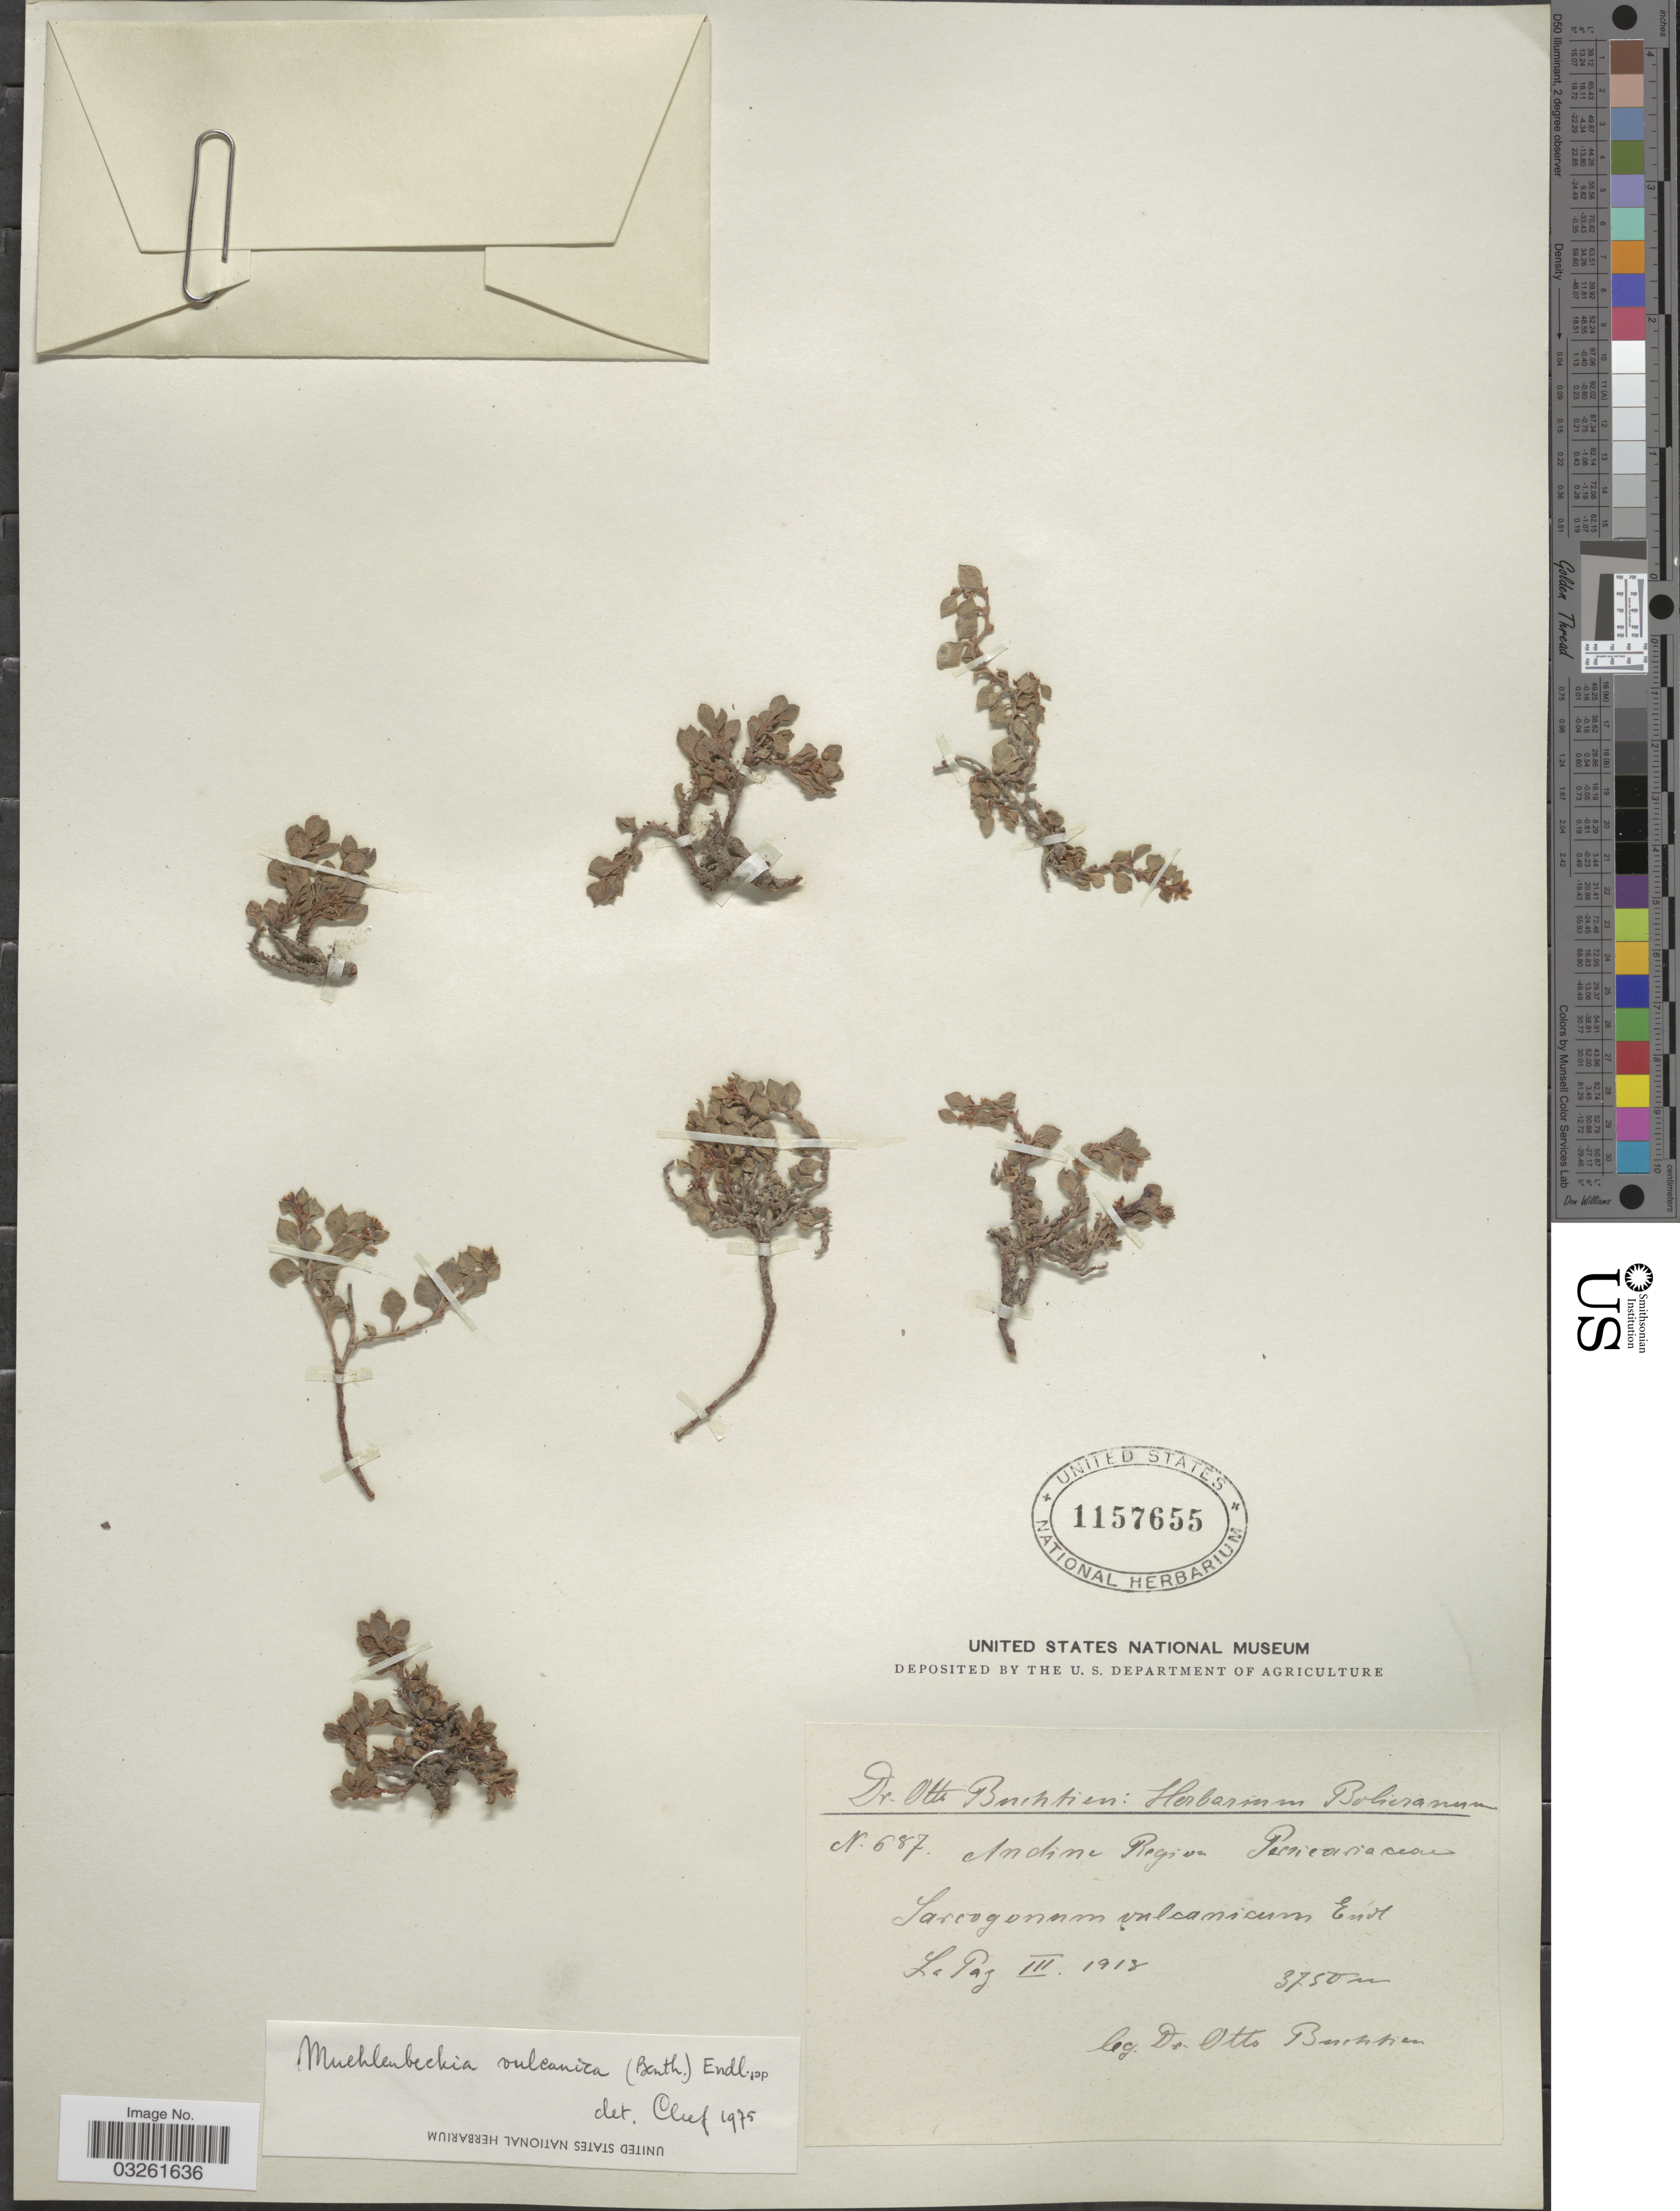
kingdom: Plantae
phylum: Tracheophyta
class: Magnoliopsida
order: Caryophyllales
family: Polygonaceae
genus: Muehlenbeckia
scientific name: Muehlenbeckia volcanica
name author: (Benth.) Endl.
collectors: O. Buchtien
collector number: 687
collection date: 1913-03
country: Bolivia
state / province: La Paz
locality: Andine Region [unsure placement]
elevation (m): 3750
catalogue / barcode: US 1157655